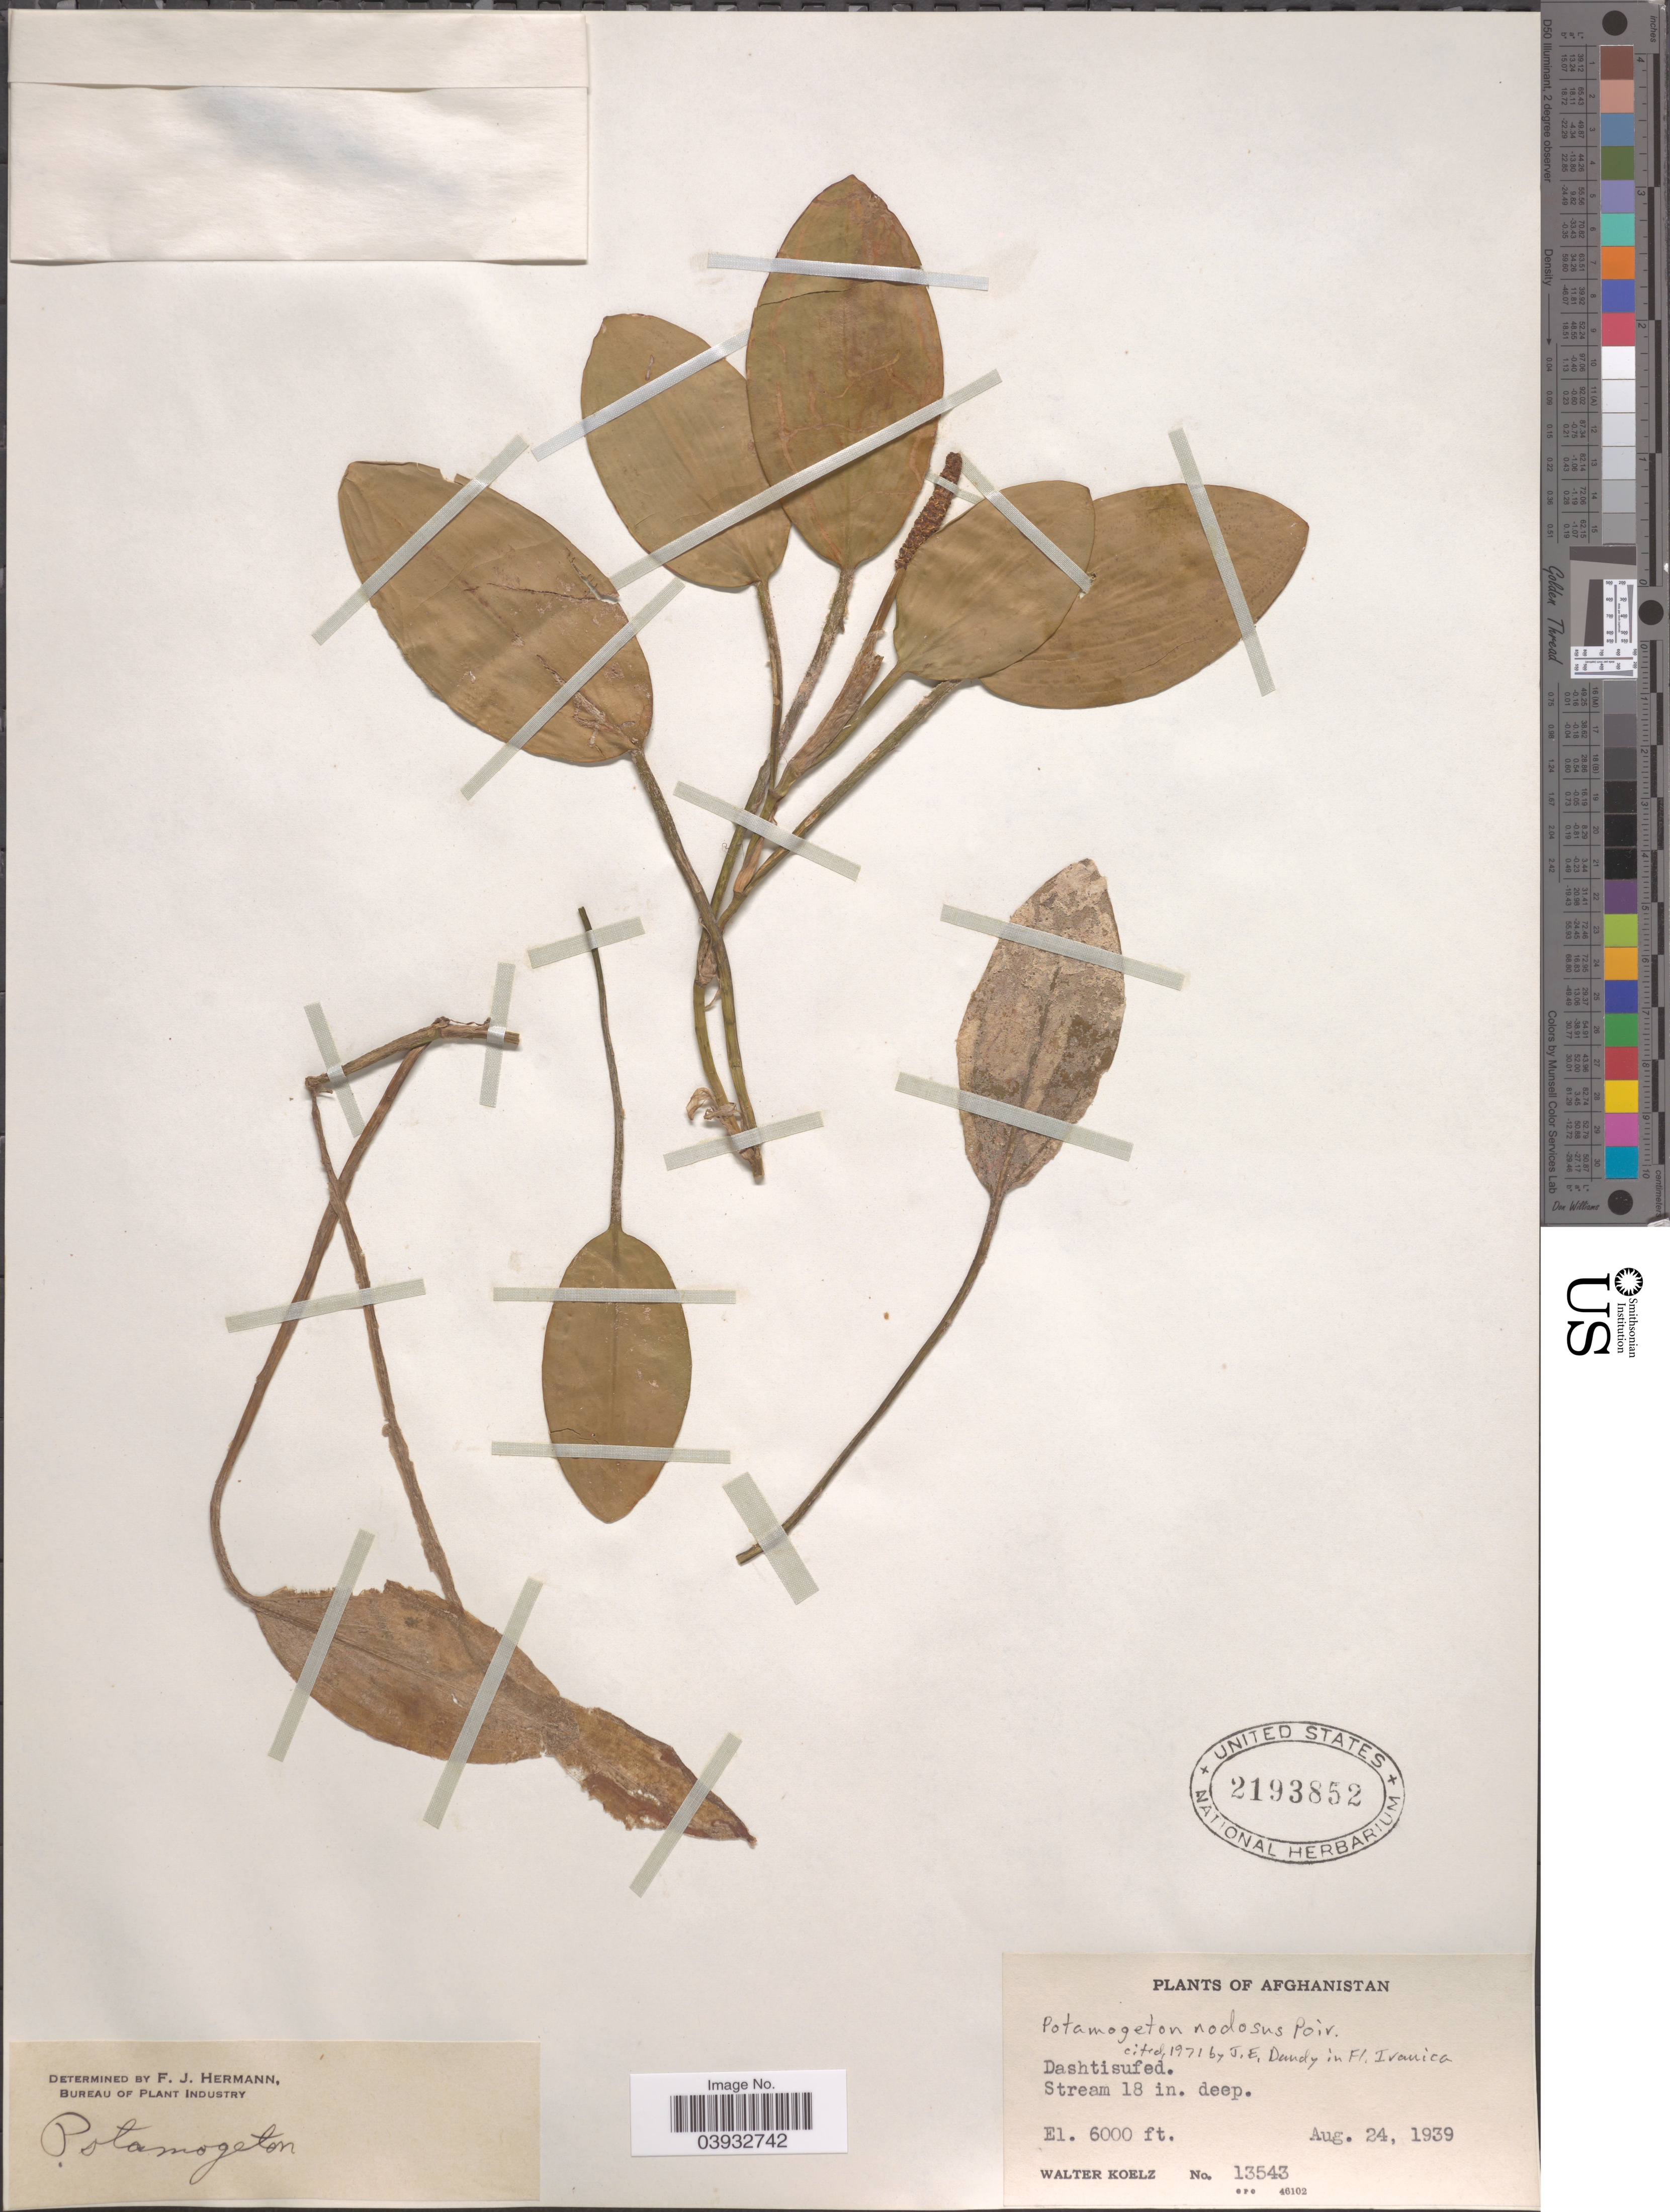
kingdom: Plantae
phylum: Tracheophyta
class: Liliopsida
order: Alismatales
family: Potamogetonaceae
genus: Potamogeton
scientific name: Potamogeton nodosus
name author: Poir.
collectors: W. N. Koelz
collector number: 13543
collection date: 1939-08-24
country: Afghanistan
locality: Dashtisufed.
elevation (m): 1829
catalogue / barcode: US 2193852